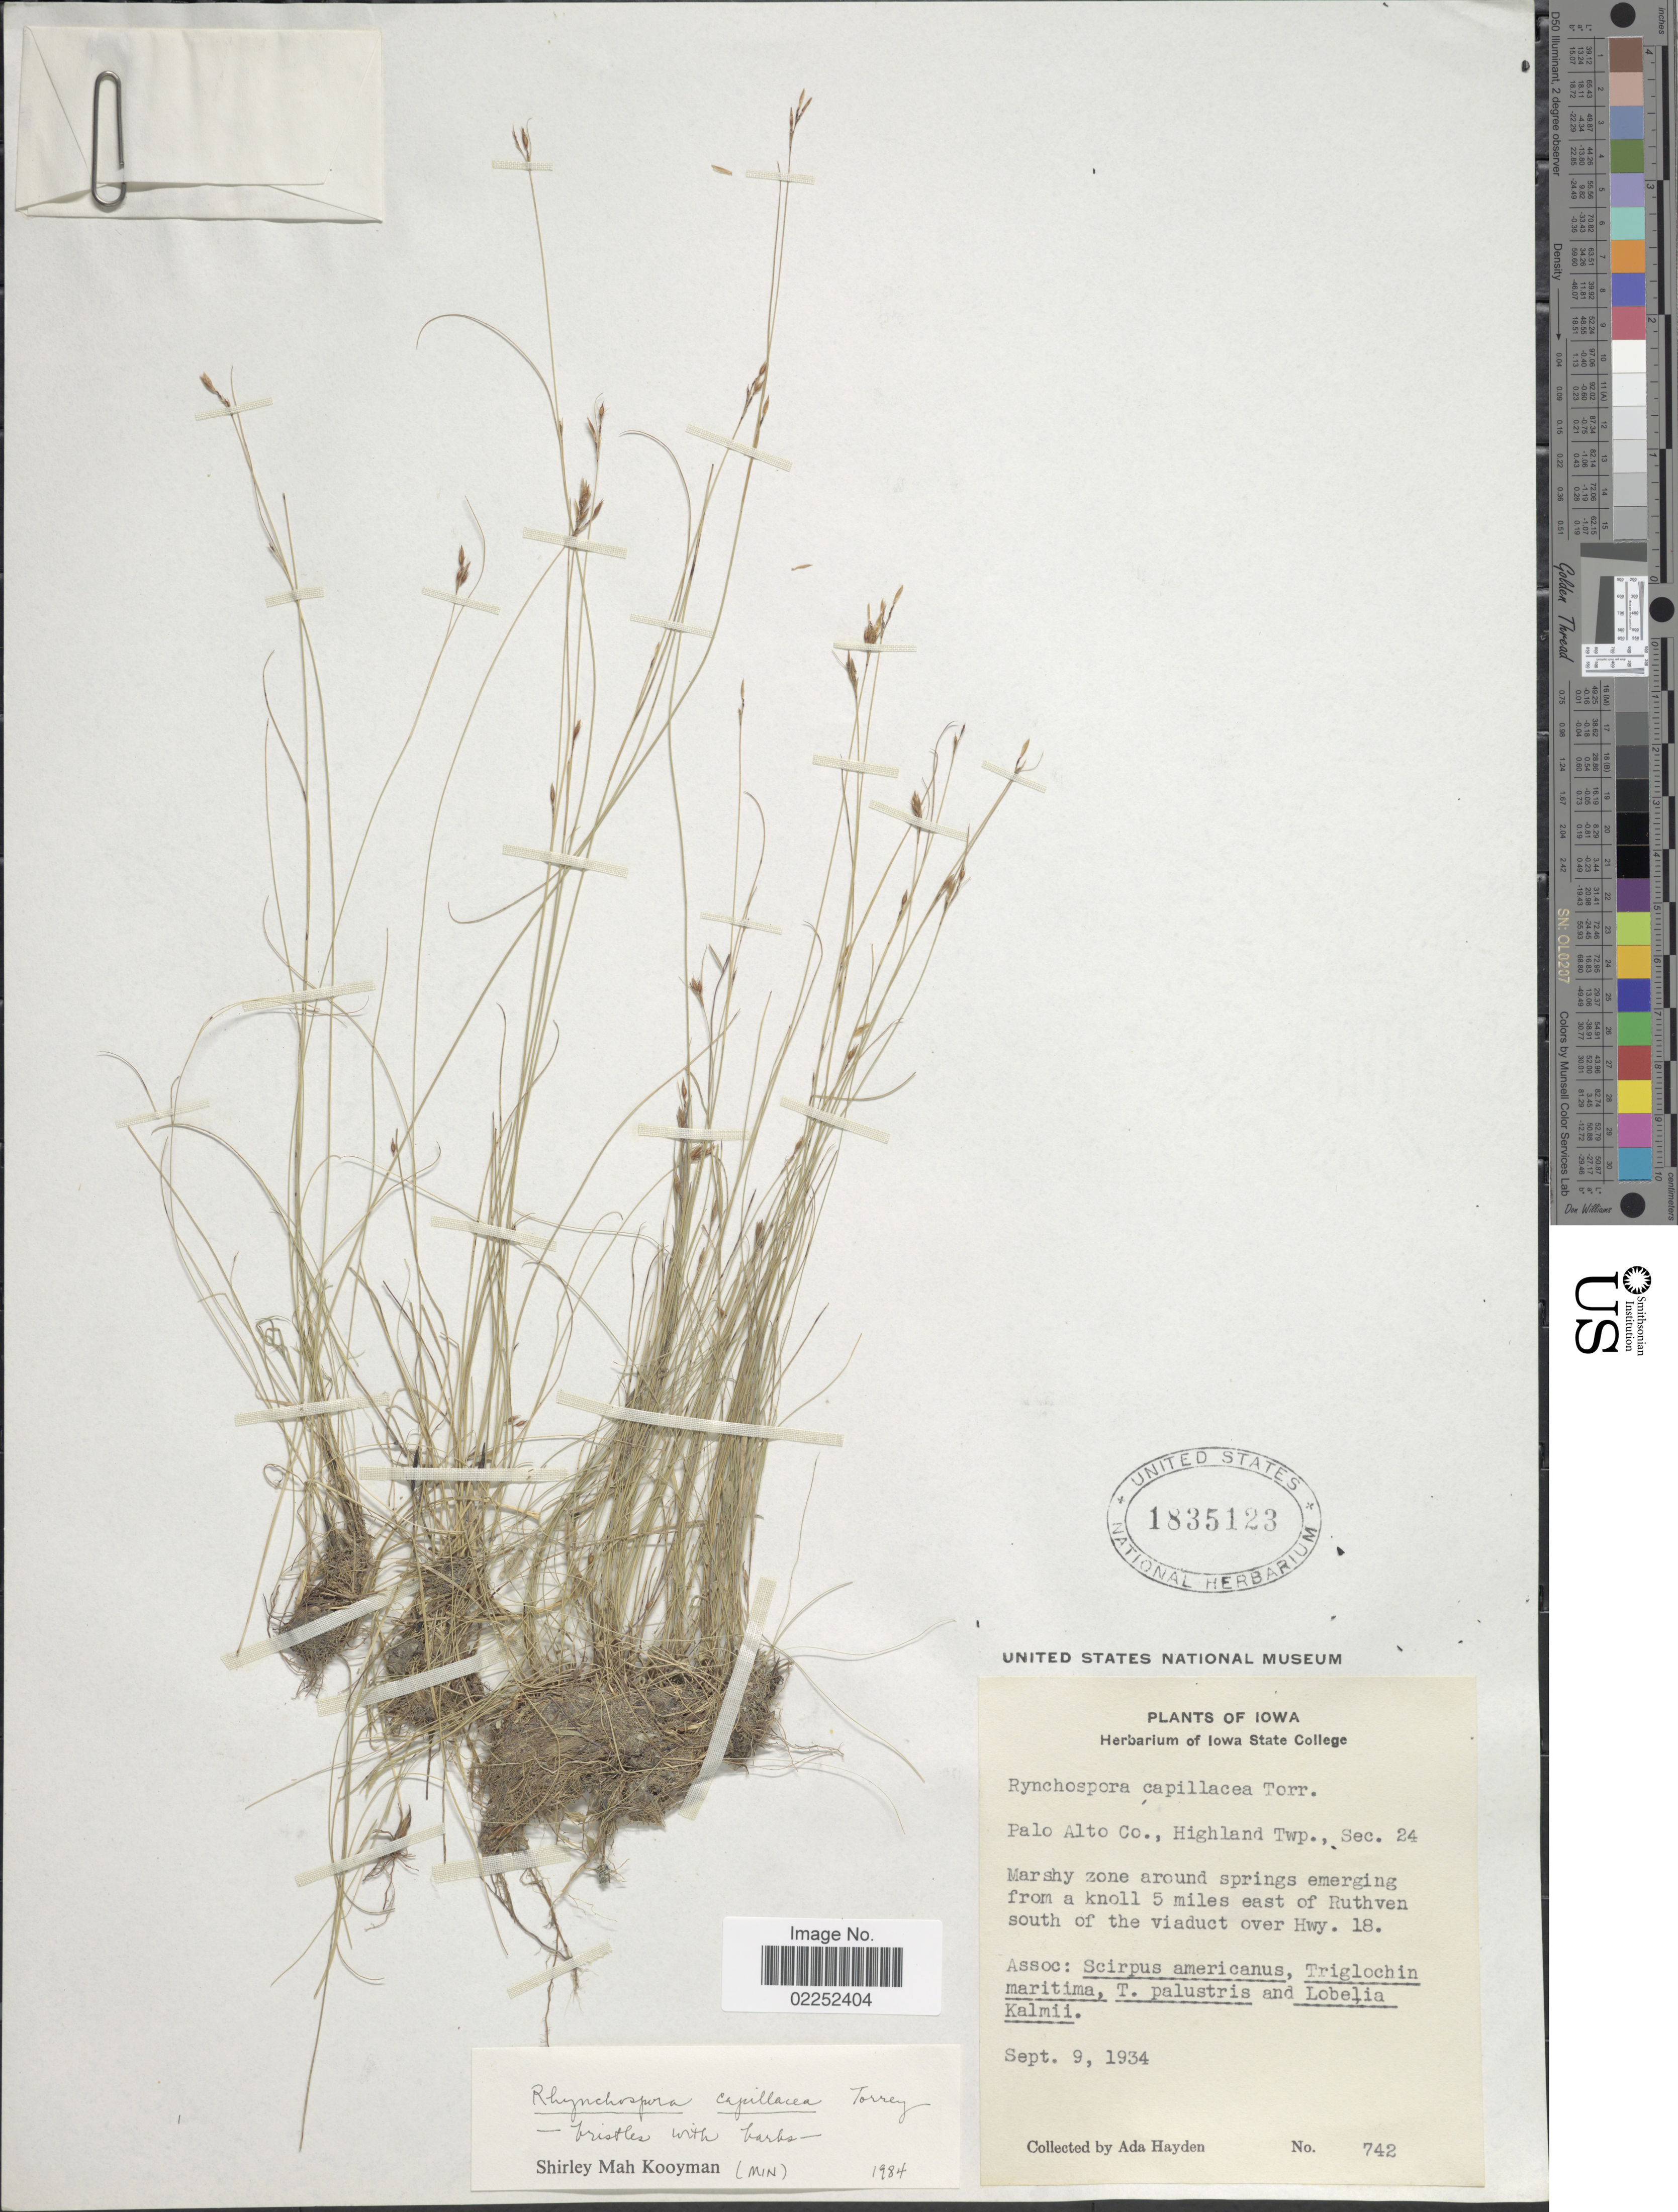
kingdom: Plantae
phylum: Tracheophyta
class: Liliopsida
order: Poales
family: Cyperaceae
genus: Rhynchospora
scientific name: Rhynchospora capillacea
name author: Torr.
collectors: Ada Hayden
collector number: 72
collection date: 1934-09-09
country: United States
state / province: Iowa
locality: Palo Alto Co., Highland Twp., Sec., Marshy zone around springs emerging from a knoll 5 miles east of Ruthven south of the viaduct over Hwy 18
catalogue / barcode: US 1835123